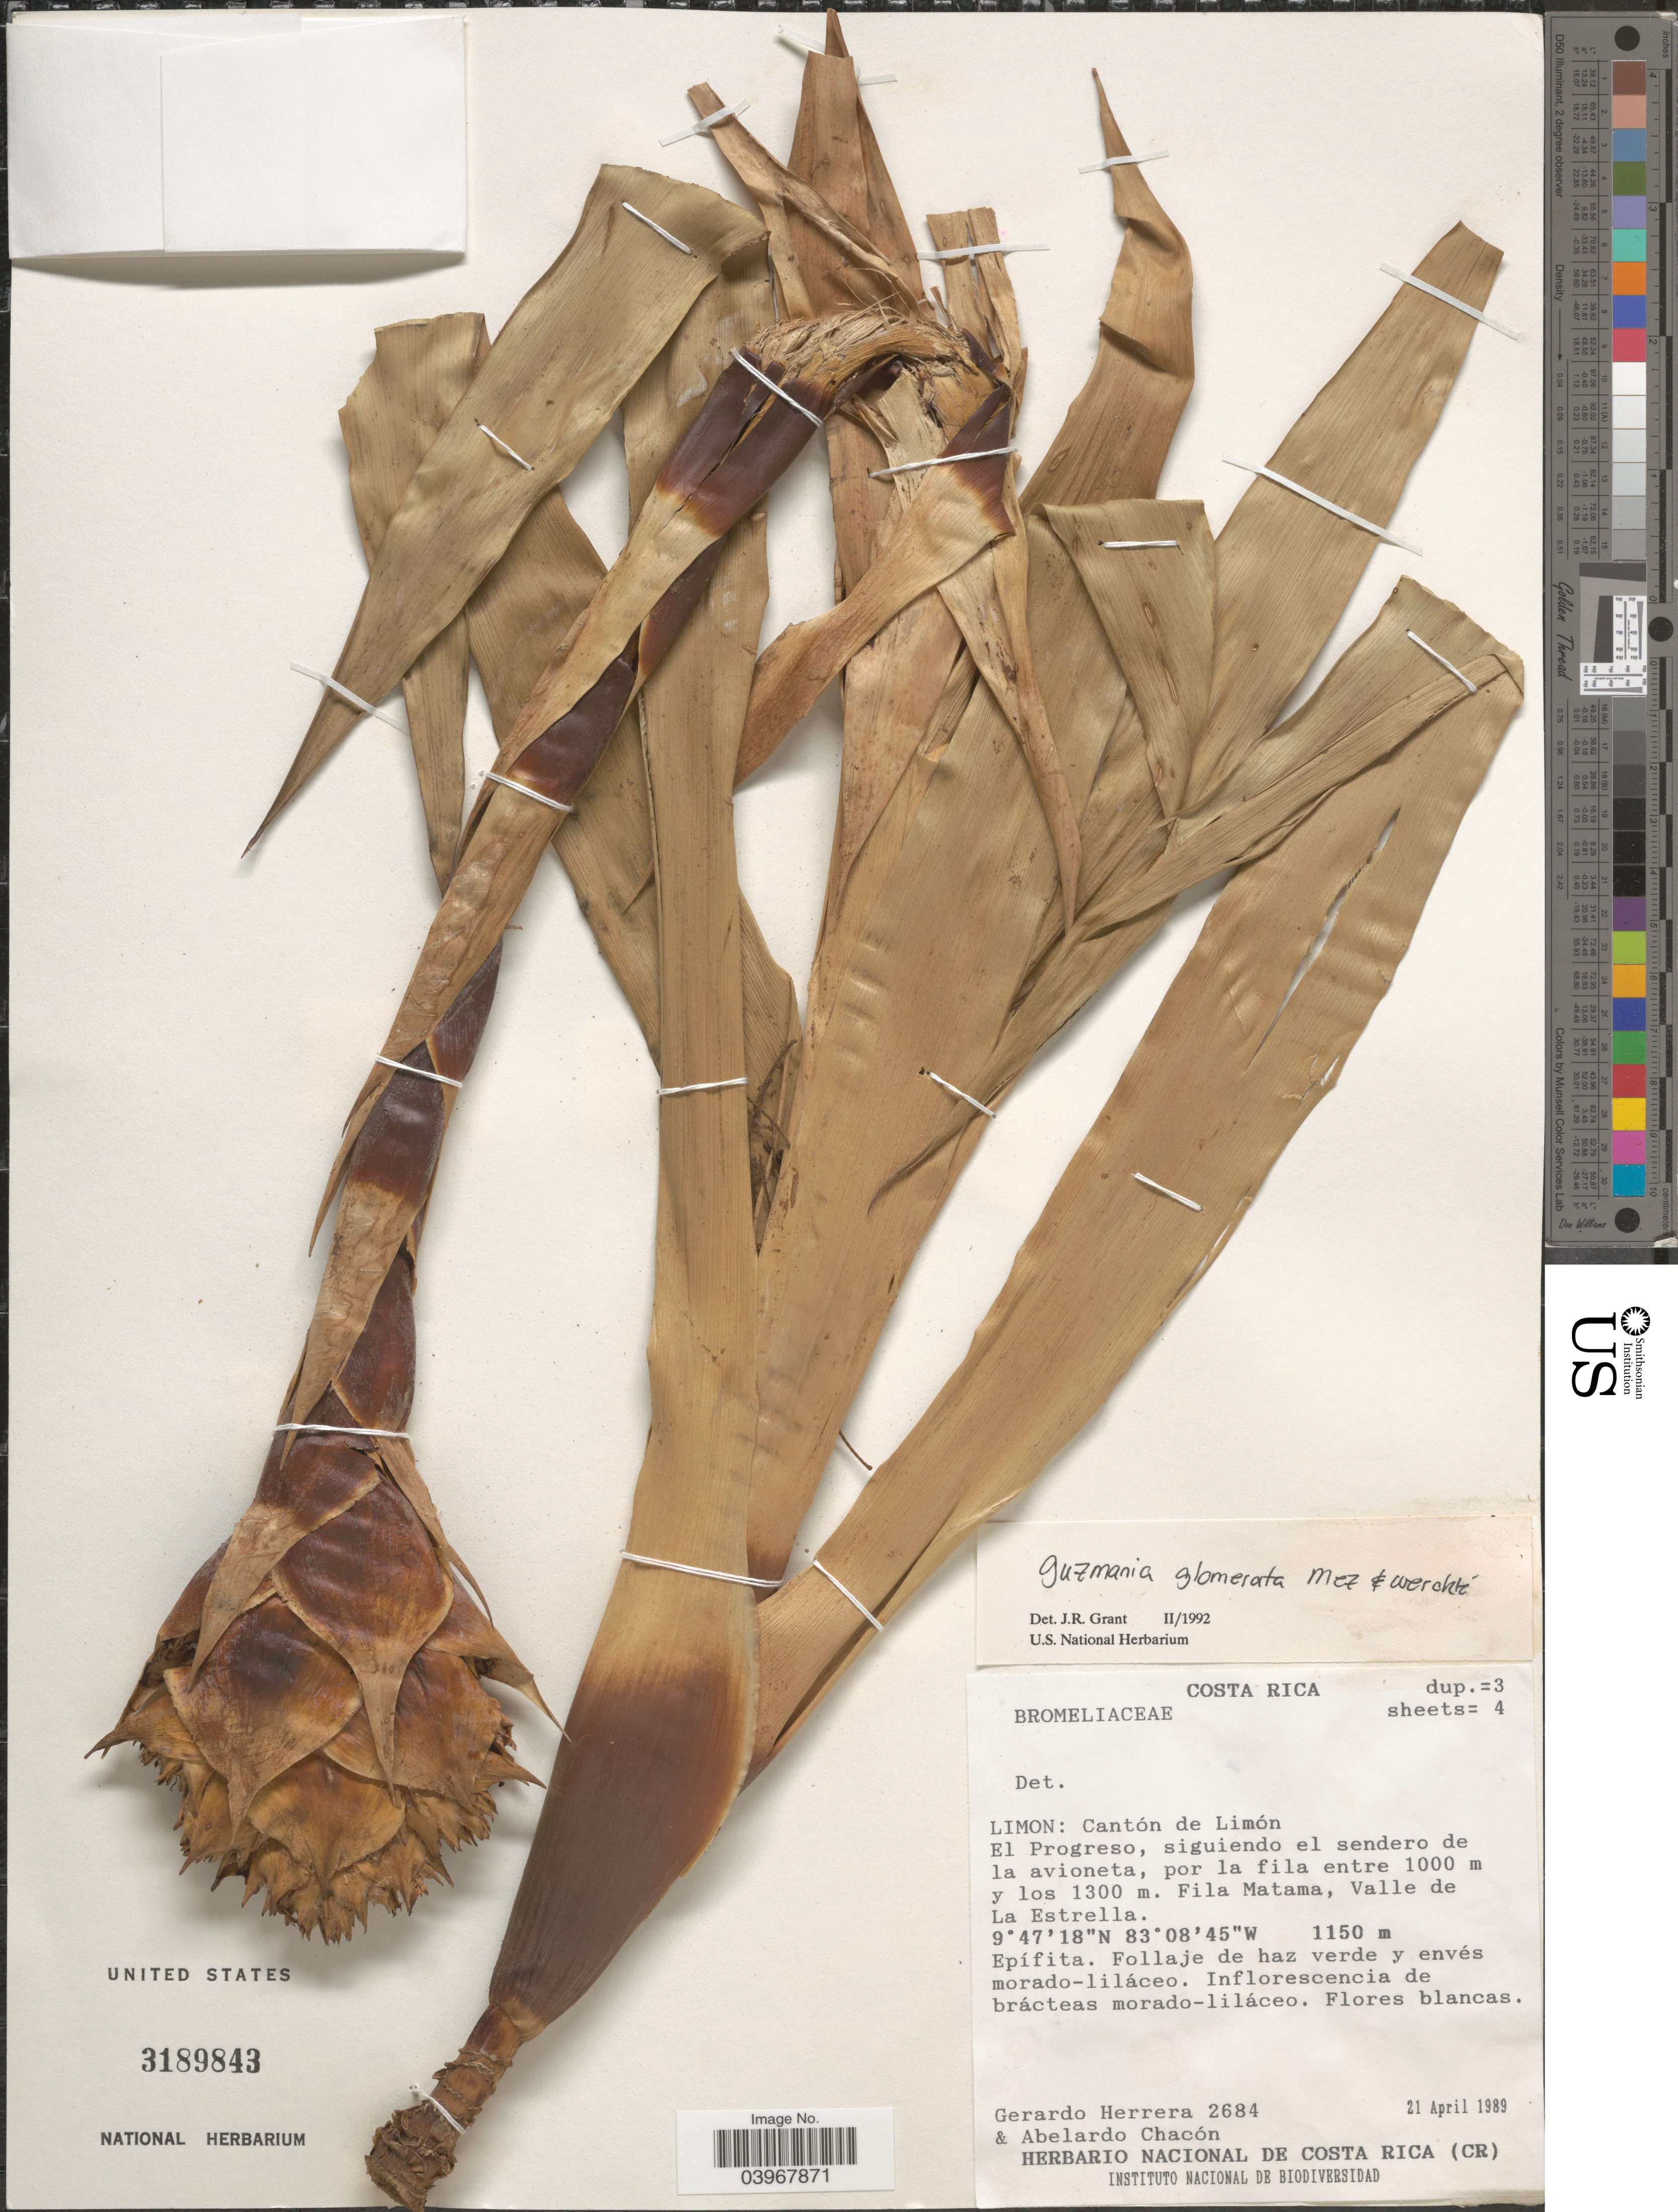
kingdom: Plantae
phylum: Tracheophyta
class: Liliopsida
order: Poales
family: Bromeliaceae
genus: Guzmania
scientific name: Guzmania glomerata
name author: Mez & Mez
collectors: G. Herrera & A. Chacon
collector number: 2684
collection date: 1989-04-21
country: Costa Rica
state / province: Limón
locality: Cantón de Limón. El Progreso, siguiendo el sendero de la avioneta, pro la fila entre 1000 m y los 1300 m. Fila Matama, Valle de La Estrella.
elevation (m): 1150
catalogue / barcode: US 3189843